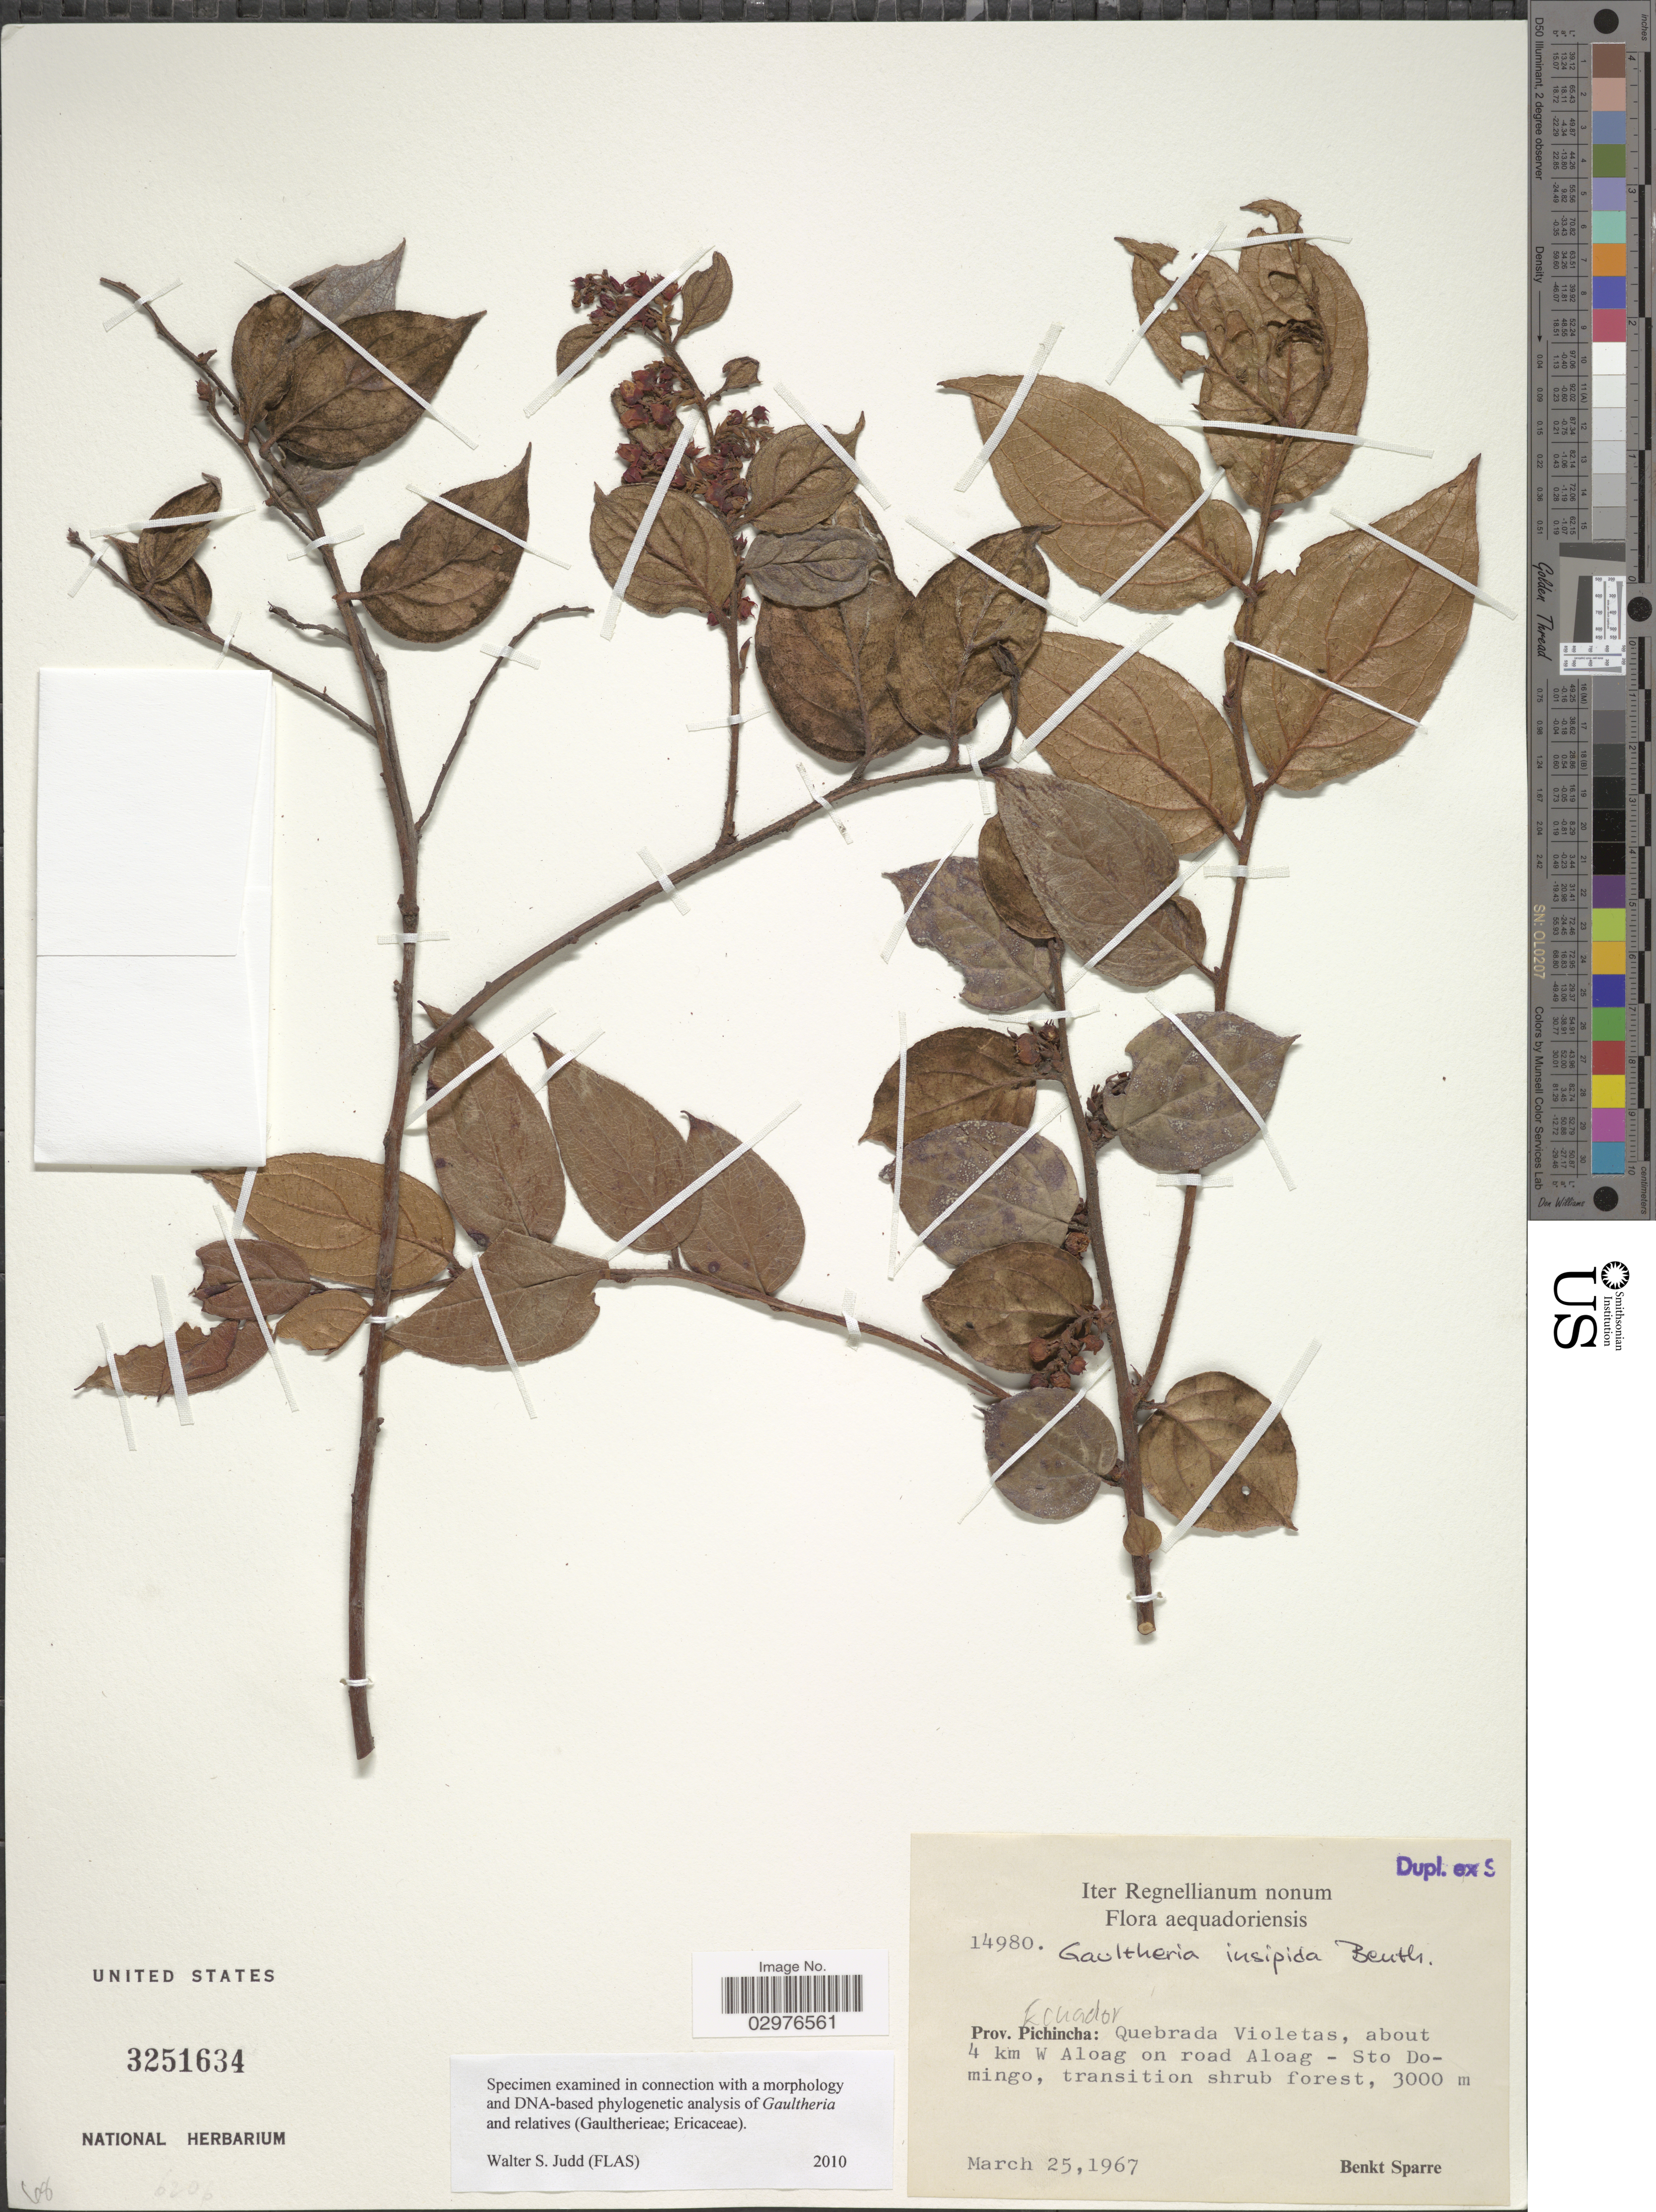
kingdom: Plantae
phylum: Tracheophyta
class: Magnoliopsida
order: Ericales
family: Ericaceae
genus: Gaultheria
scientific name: Gaultheria insipida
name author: Benth.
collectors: B. Sparre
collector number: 14980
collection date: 1967-03-25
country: Ecuador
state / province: Pichincha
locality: Quebrada Violetas, about 4 km W Aloag on road Aloag - Sto Domingo.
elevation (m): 3000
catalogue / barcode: US 3251634